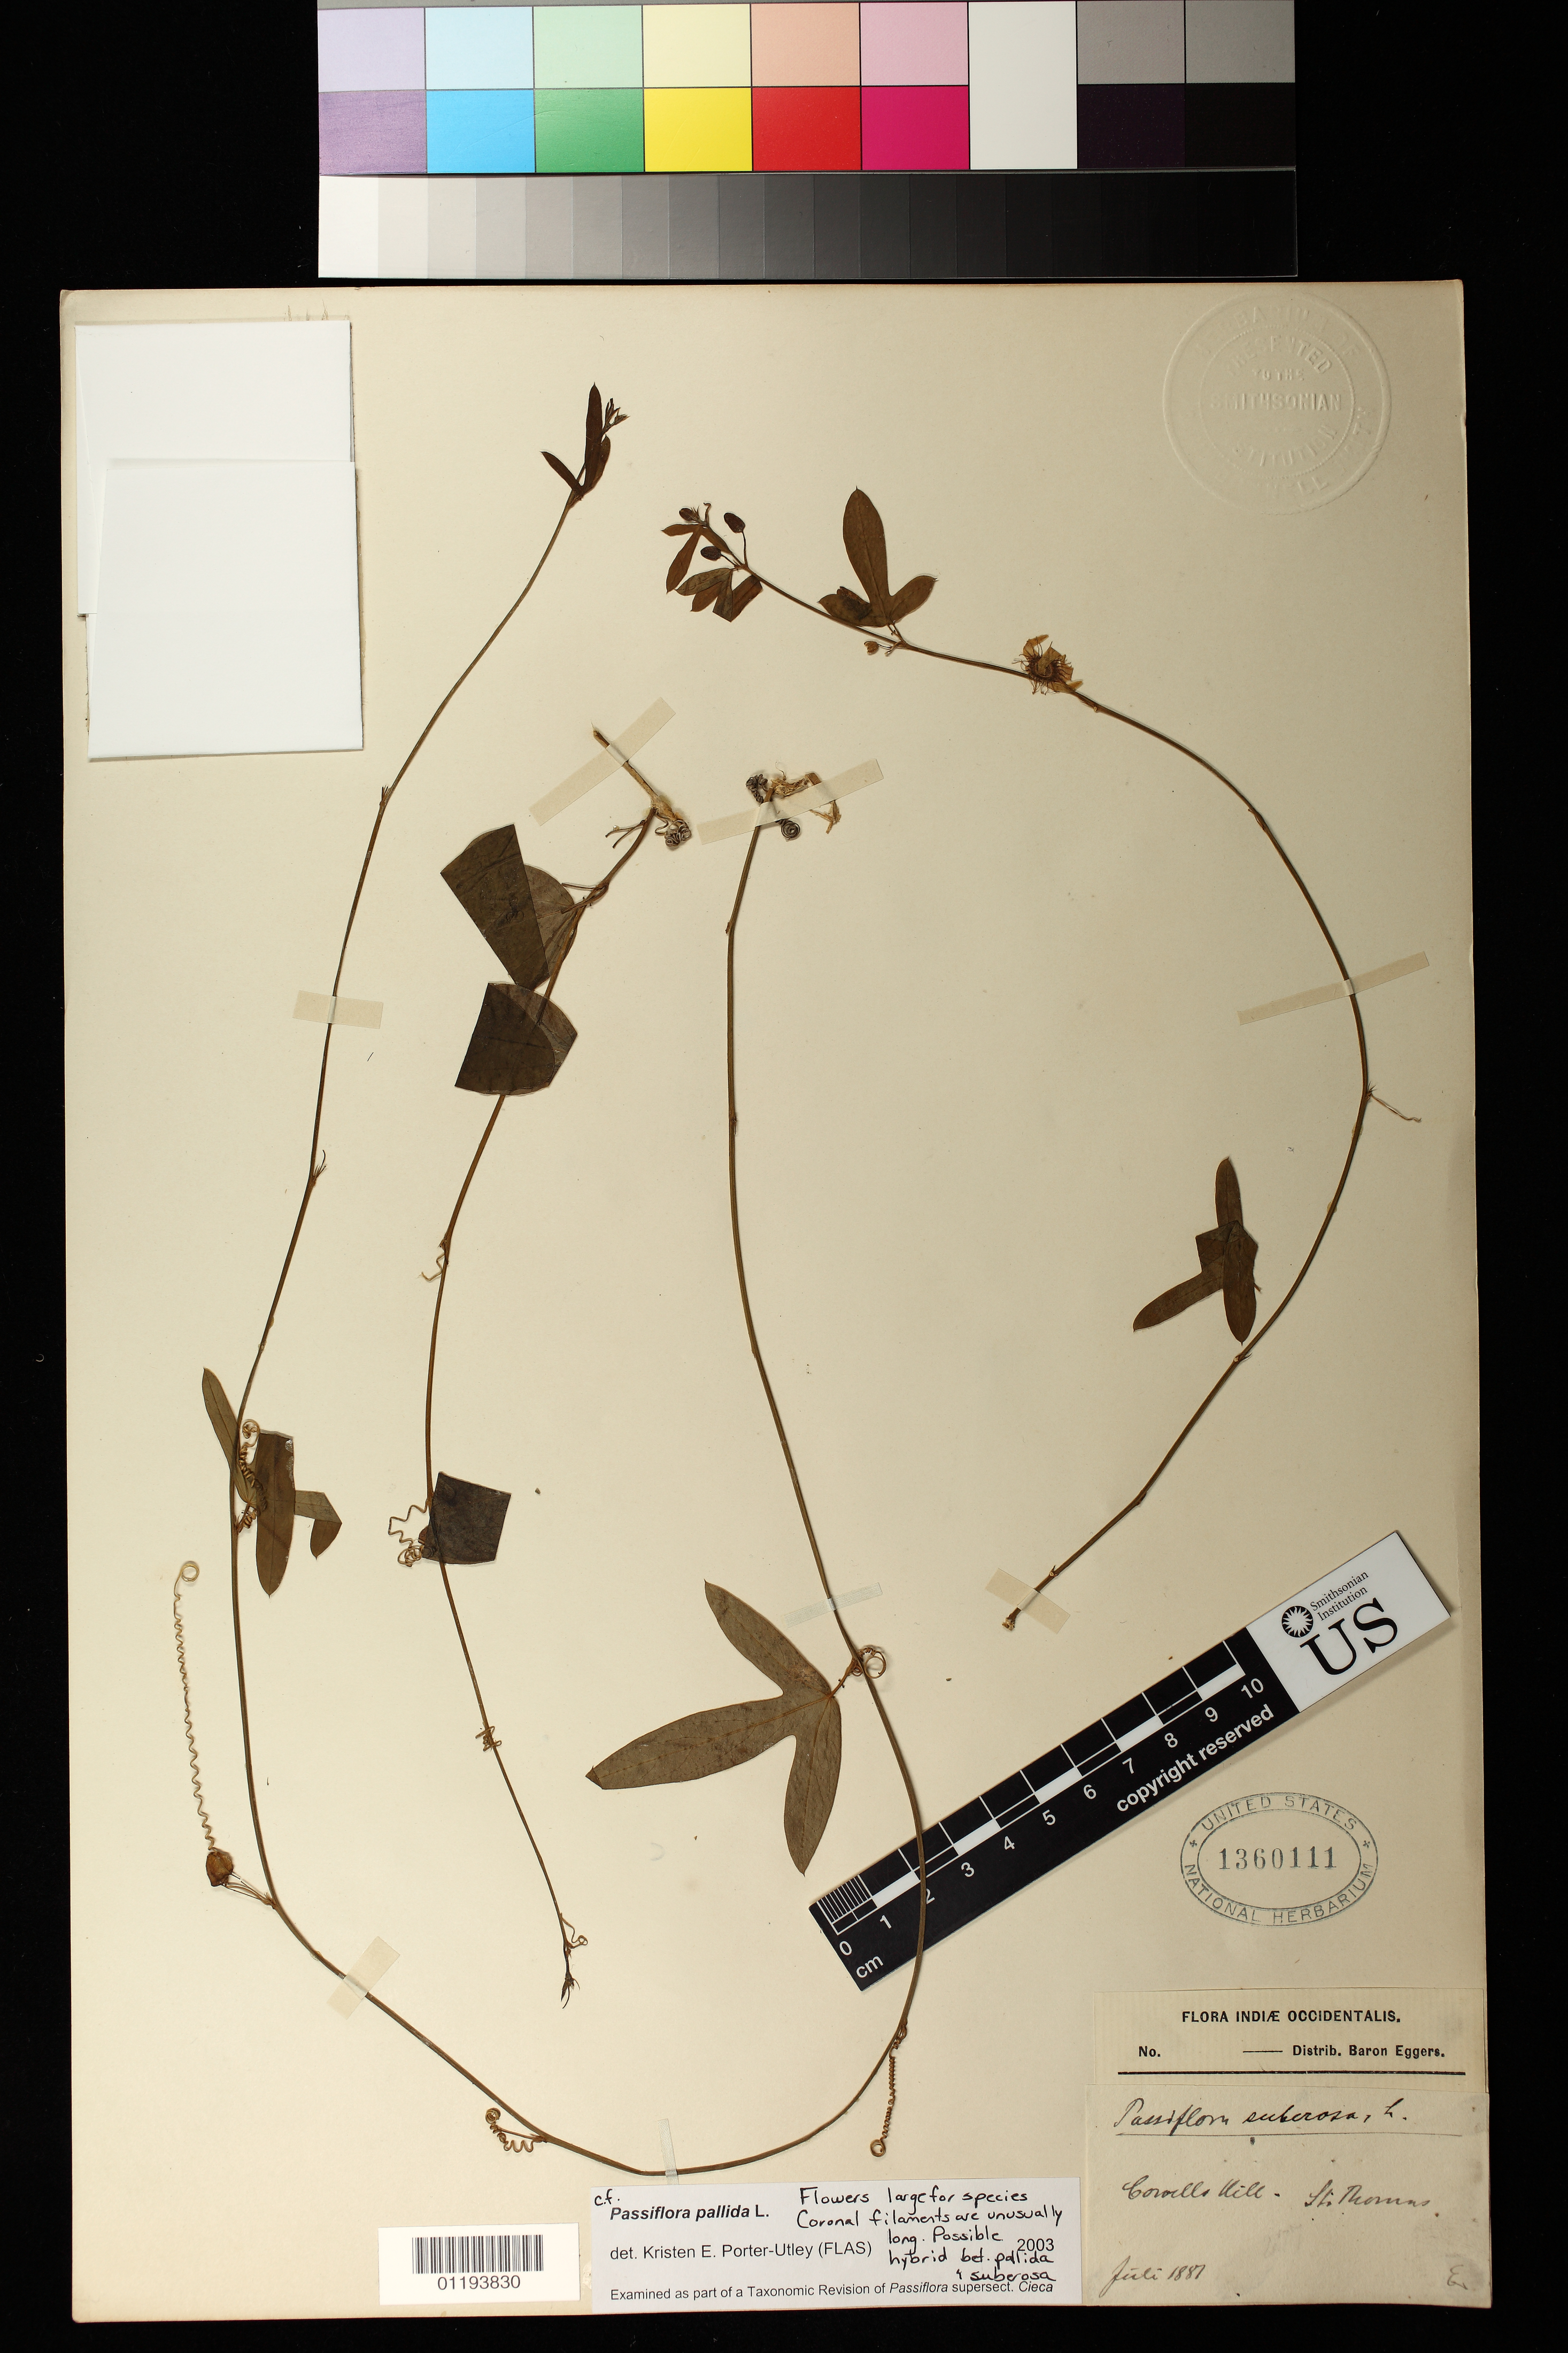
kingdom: Plantae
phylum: Tracheophyta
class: Magnoliopsida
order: Malpighiales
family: Passifloraceae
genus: Passiflora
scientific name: Passiflora pallida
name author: L.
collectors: H. F. A. von Eggers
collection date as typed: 1887-07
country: U.S. Virgin Islands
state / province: Saint Thomas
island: St. Thomas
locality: Indiae Occidentalis U.S. Virgin Islands: Cowells [Cowell] Hill, St Thomas.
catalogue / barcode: US 1360111